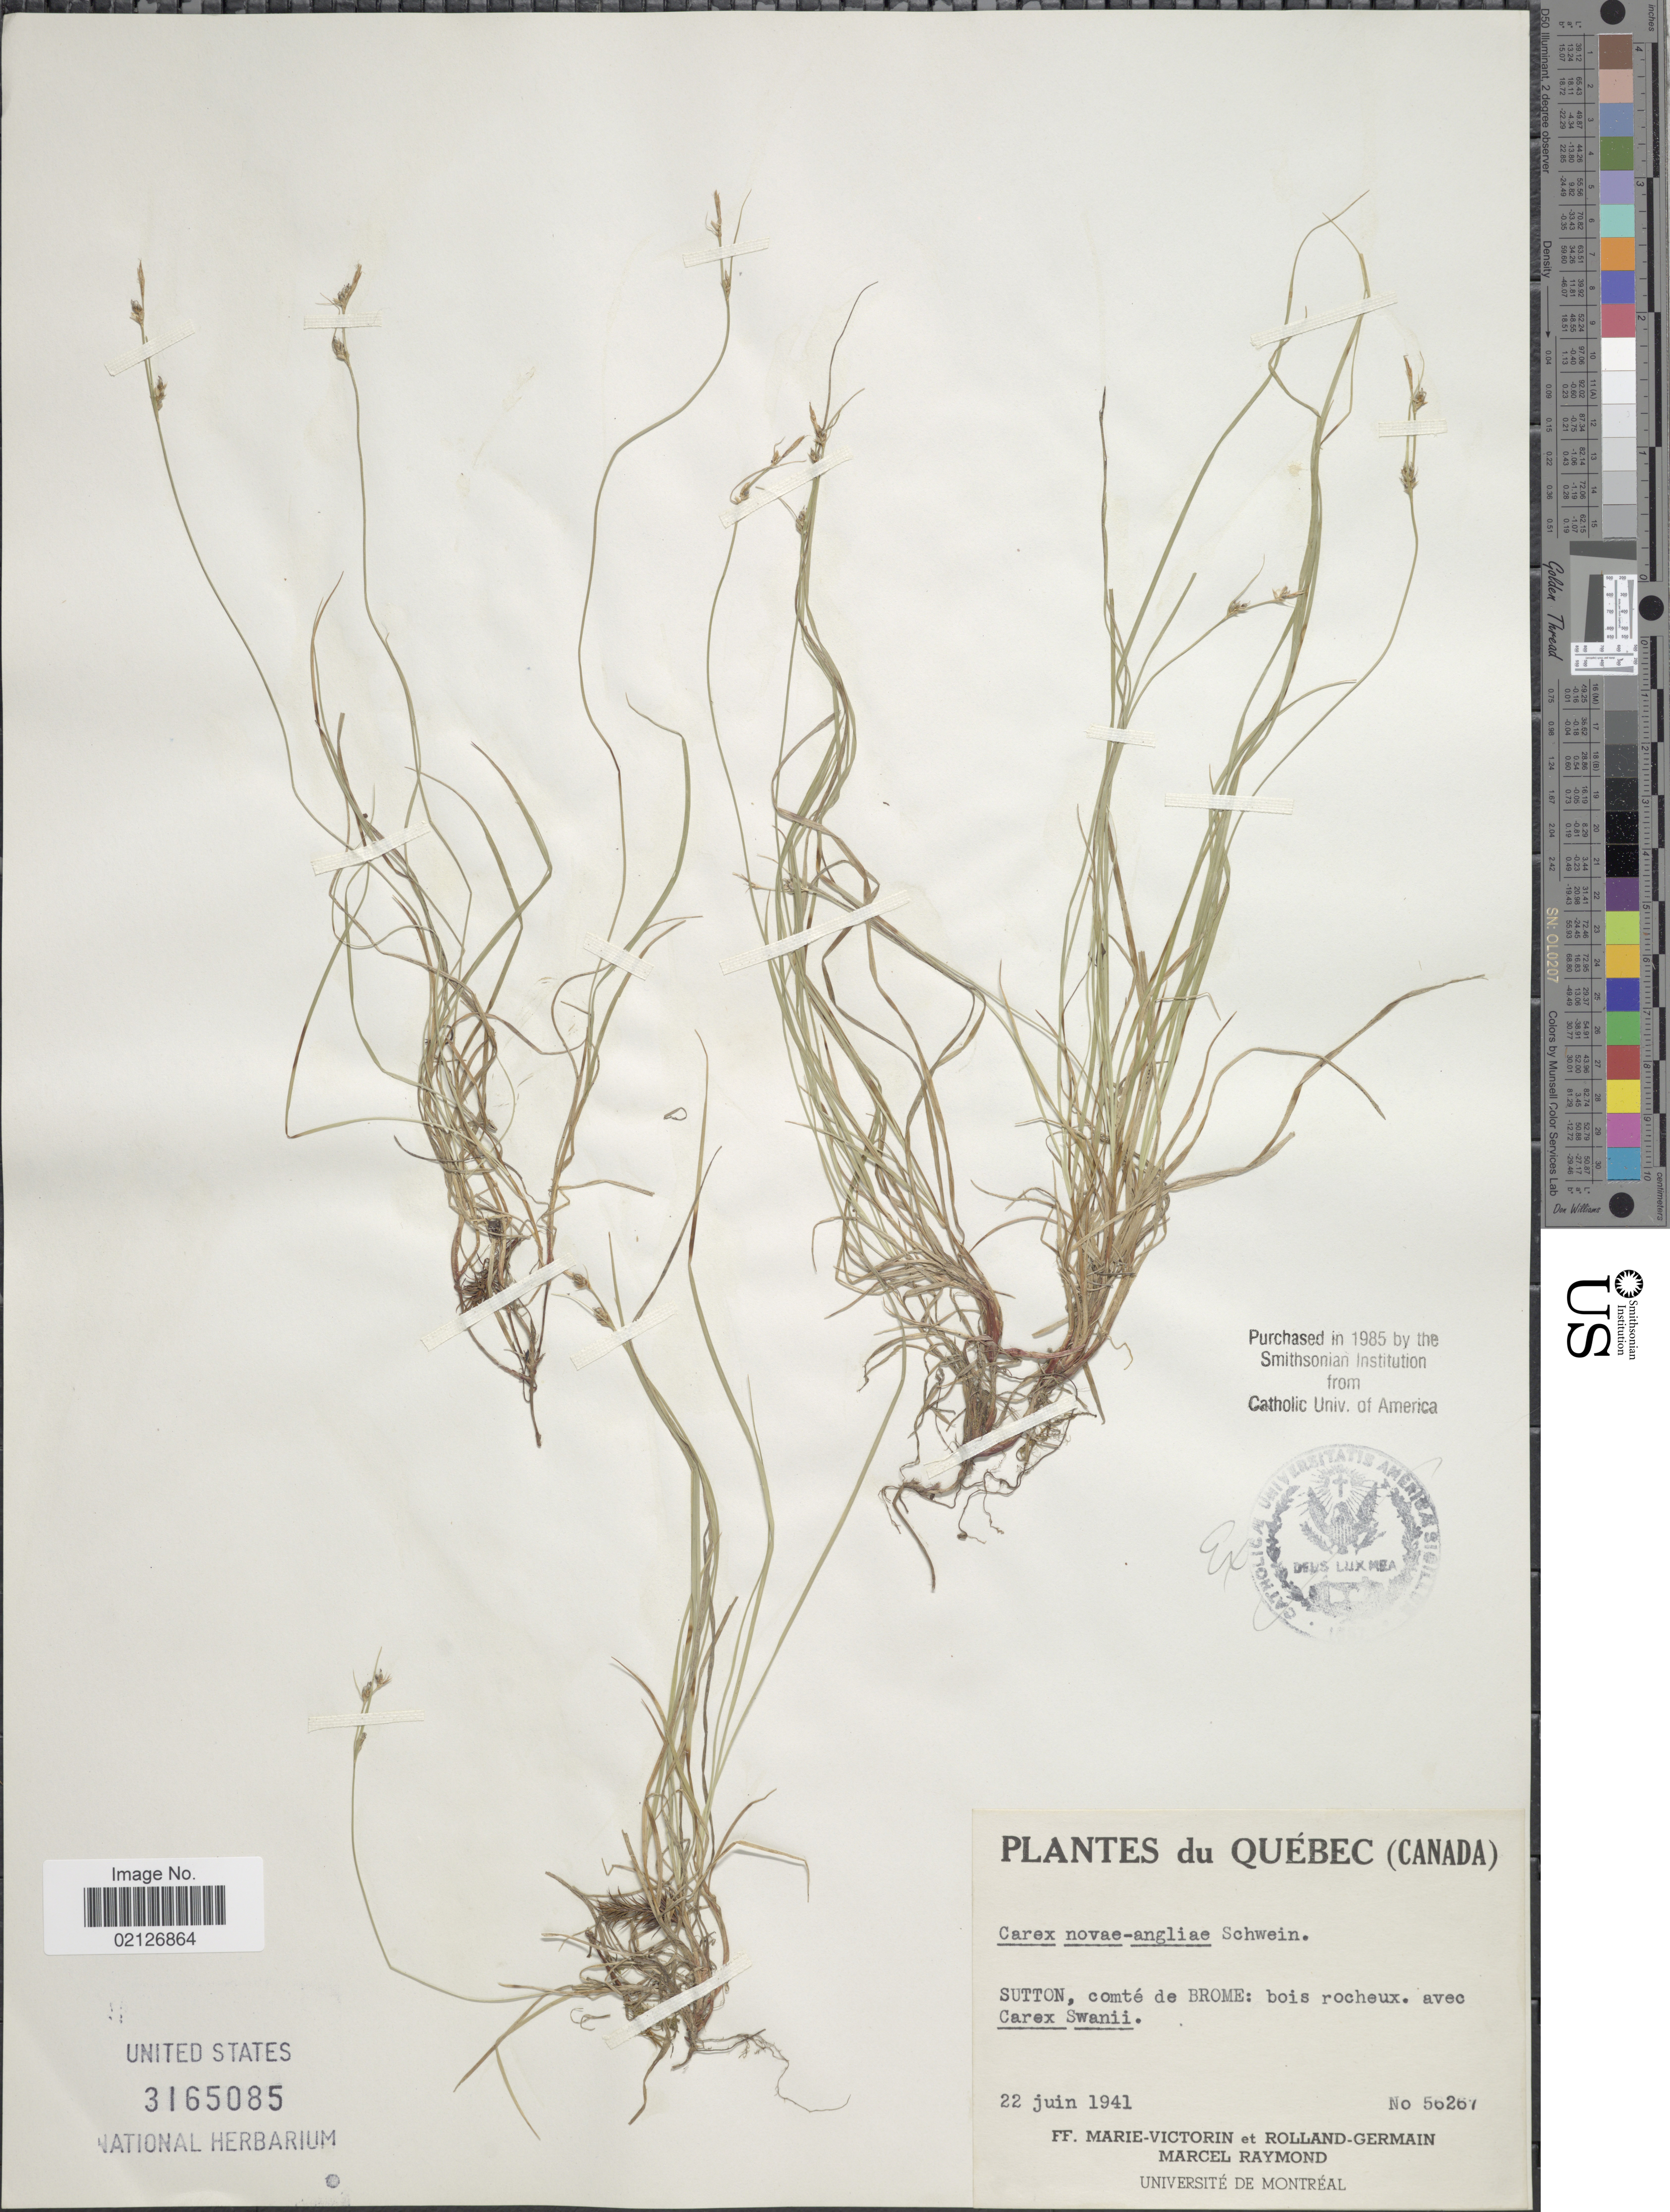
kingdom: Plantae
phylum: Tracheophyta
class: Liliopsida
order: Poales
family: Cyperaceae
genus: Carex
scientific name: Carex novae-angliae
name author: Schwein.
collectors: F. Marie-Victorin, Rolland-Germain & M. Raymond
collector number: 56267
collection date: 1941-06-22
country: Canada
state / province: Quebec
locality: Sutton, comte de Brome: bois rocheux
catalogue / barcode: US 3165085